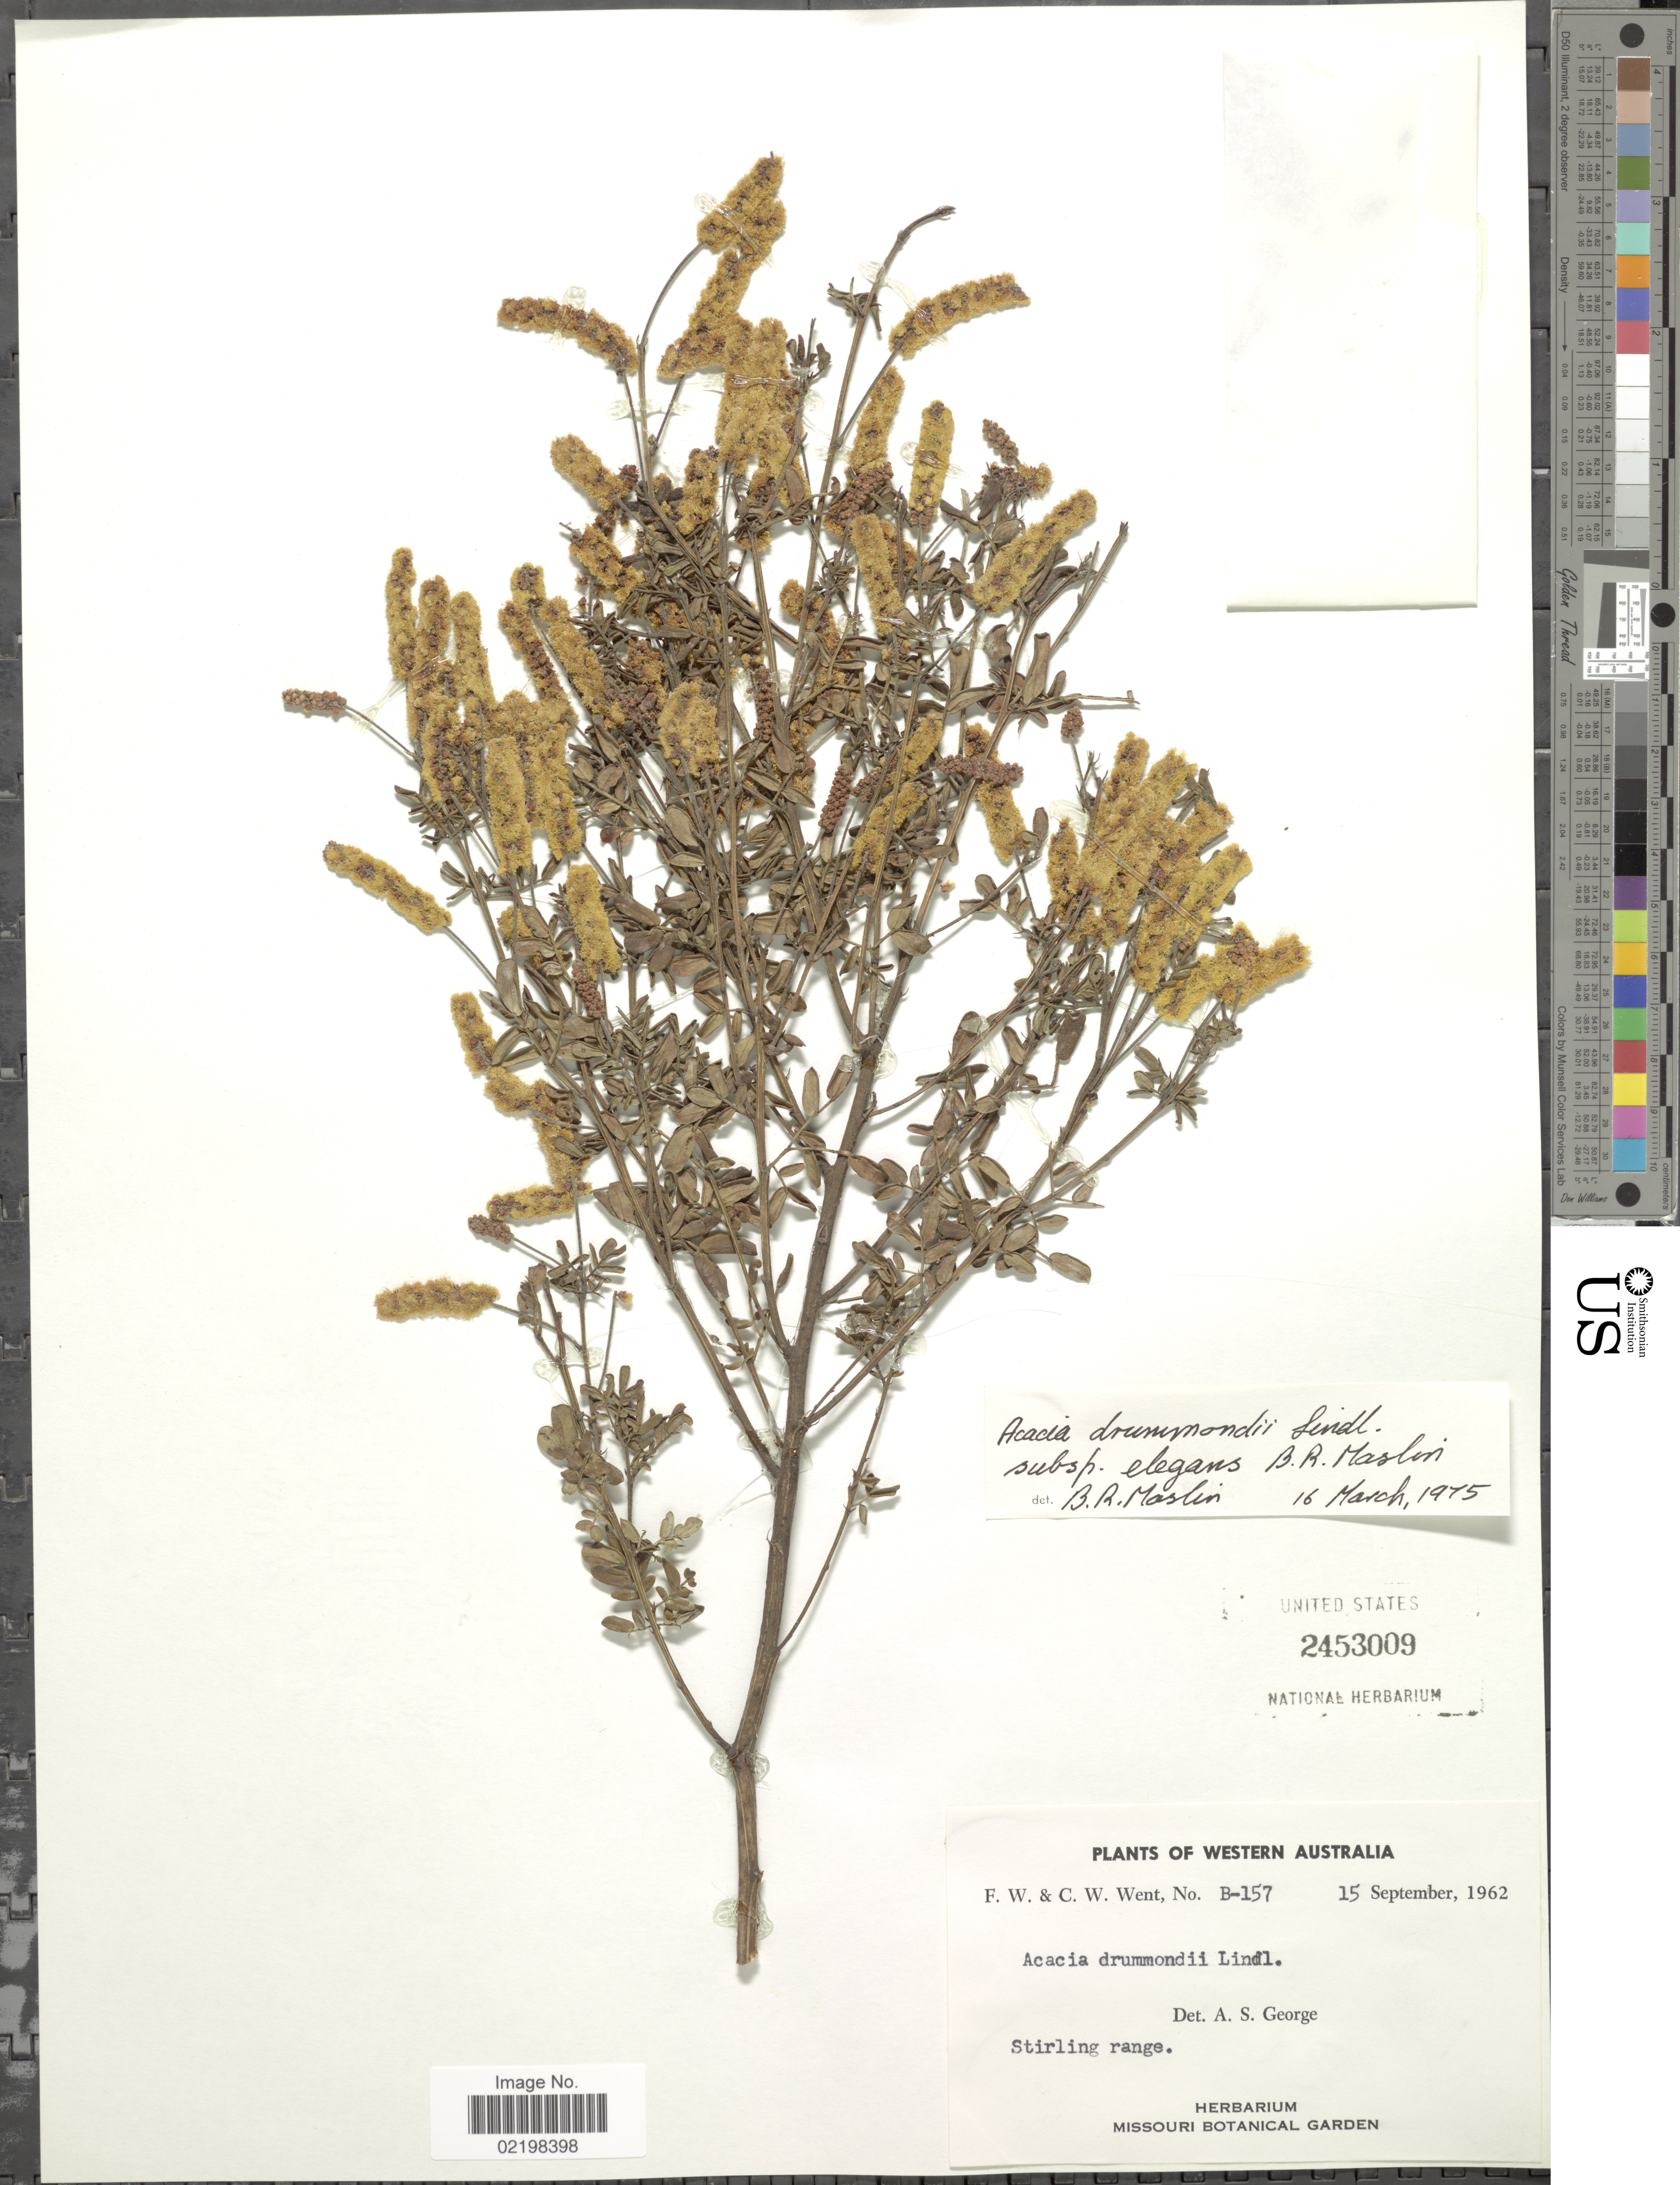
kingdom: Plantae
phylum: Tracheophyta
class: Magnoliopsida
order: Fabales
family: Fabaceae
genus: Acacia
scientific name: Acacia drummondii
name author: Lindl.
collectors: F. W. Went & C. W. Went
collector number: B-147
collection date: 1962-09-15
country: Australia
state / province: Western Australia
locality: Stirling range. Western Australia.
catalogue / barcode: US 2453009